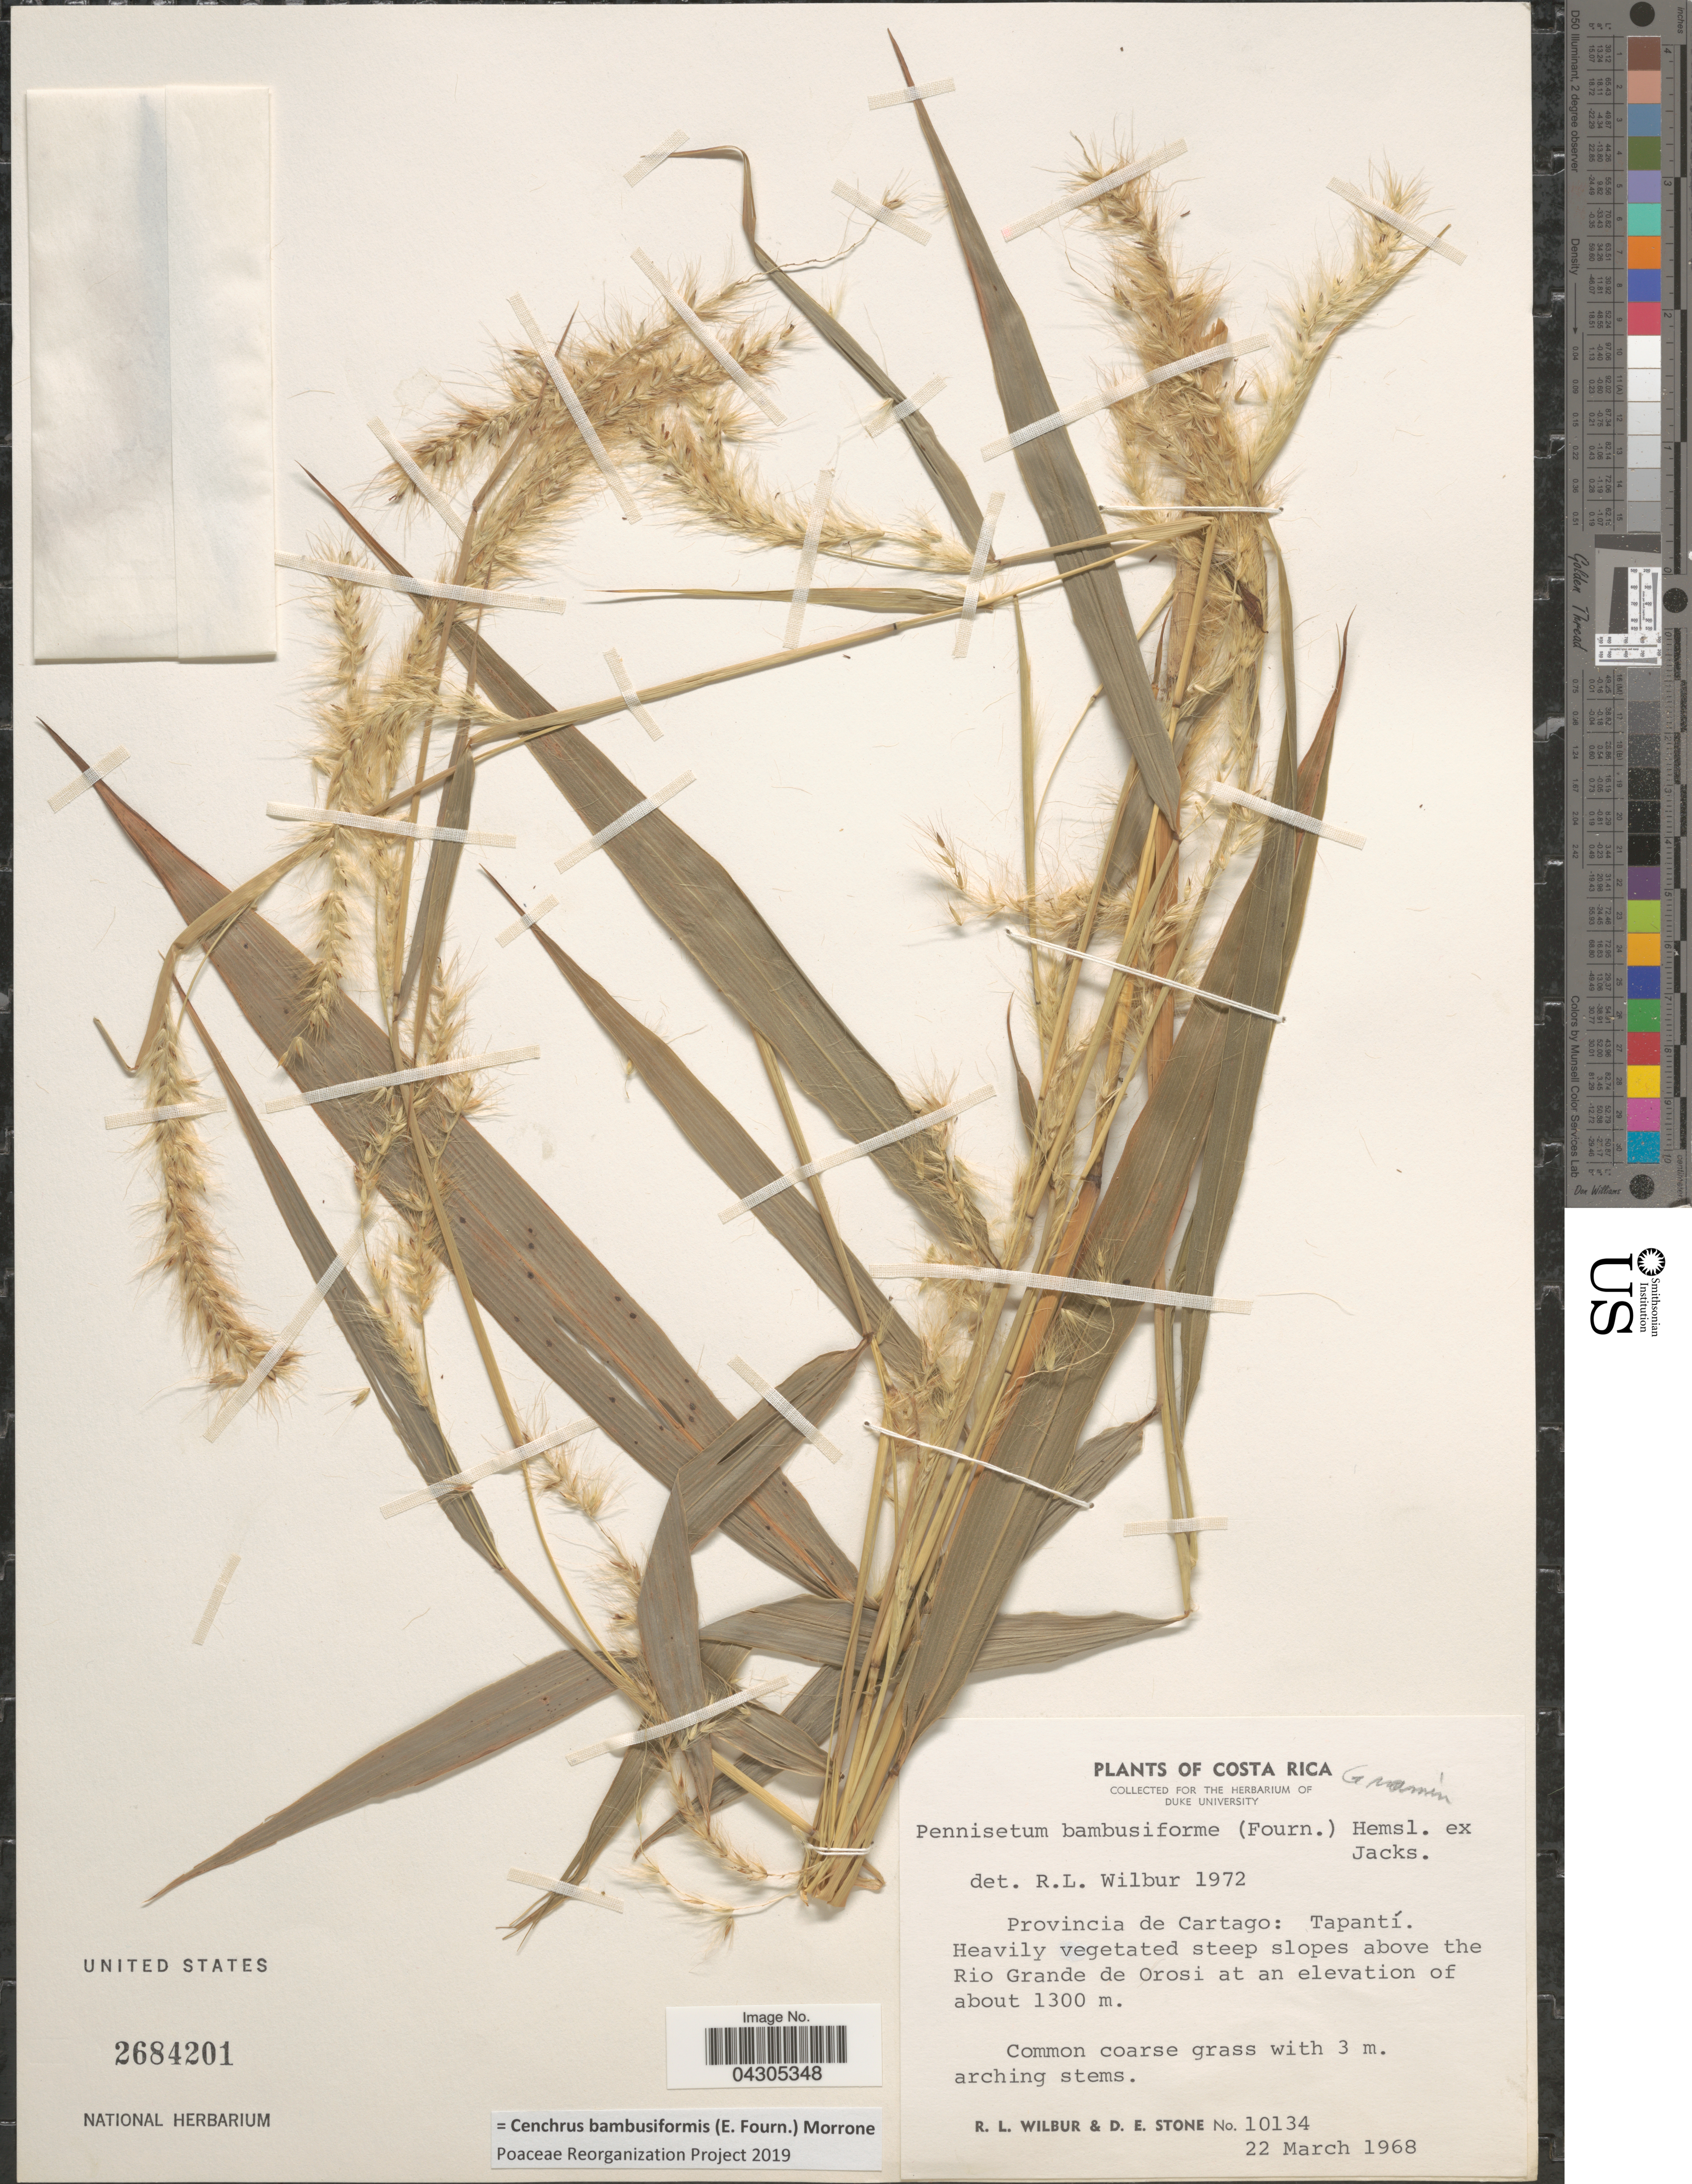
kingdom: Plantae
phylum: Tracheophyta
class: Liliopsida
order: Poales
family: Poaceae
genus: Cenchrus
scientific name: Cenchrus bambusiformis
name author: (E. Fourn.) Morrone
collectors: R. L. Wilbur & D. E. Stone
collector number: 10134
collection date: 1968-03-22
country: Costa Rica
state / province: Cartago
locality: Tapantí. Heavily vegetated steep slopes above the Rio Grande de Orosi.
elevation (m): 1300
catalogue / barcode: US 2684201